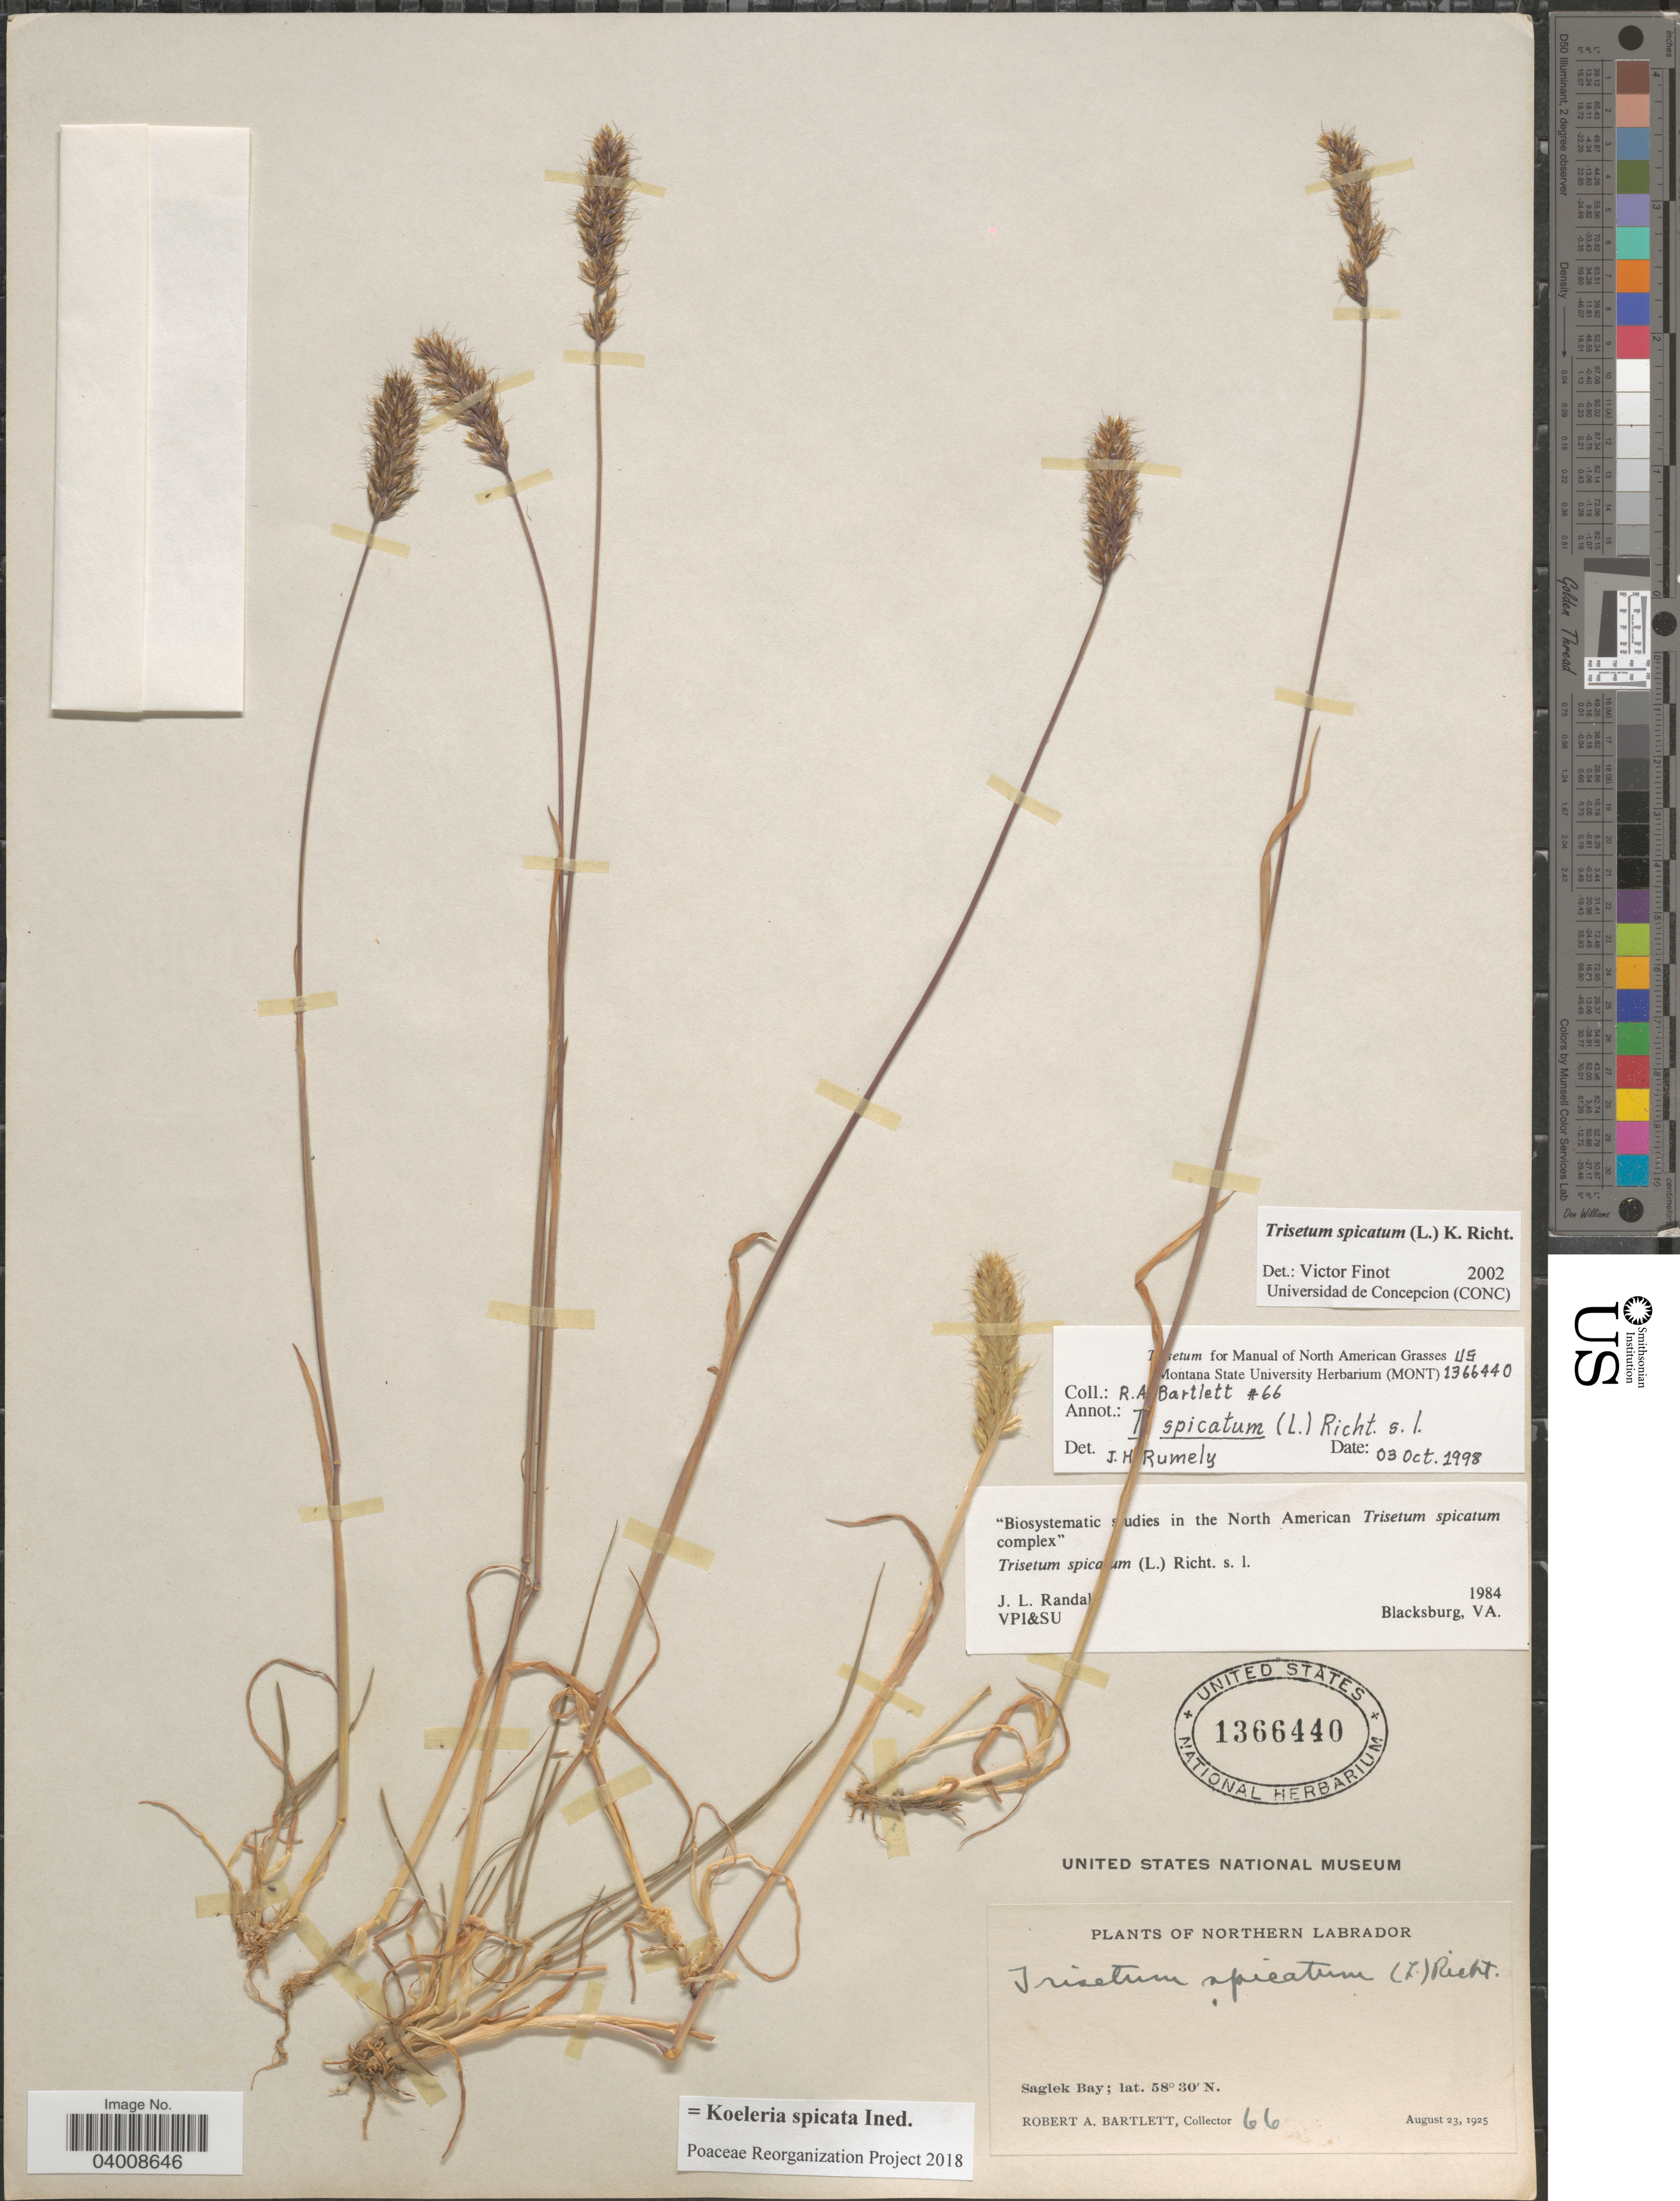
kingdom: Plantae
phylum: Tracheophyta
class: Liliopsida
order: Poales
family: Poaceae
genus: Koeleria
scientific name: Koeleria spicata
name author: (L.) Barberá et al.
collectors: R. A. Bartlett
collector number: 66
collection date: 1925-08-23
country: Canada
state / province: Newfoundland and Labrador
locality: Northern Labrador. Saglek Bay.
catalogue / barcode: US 1366440